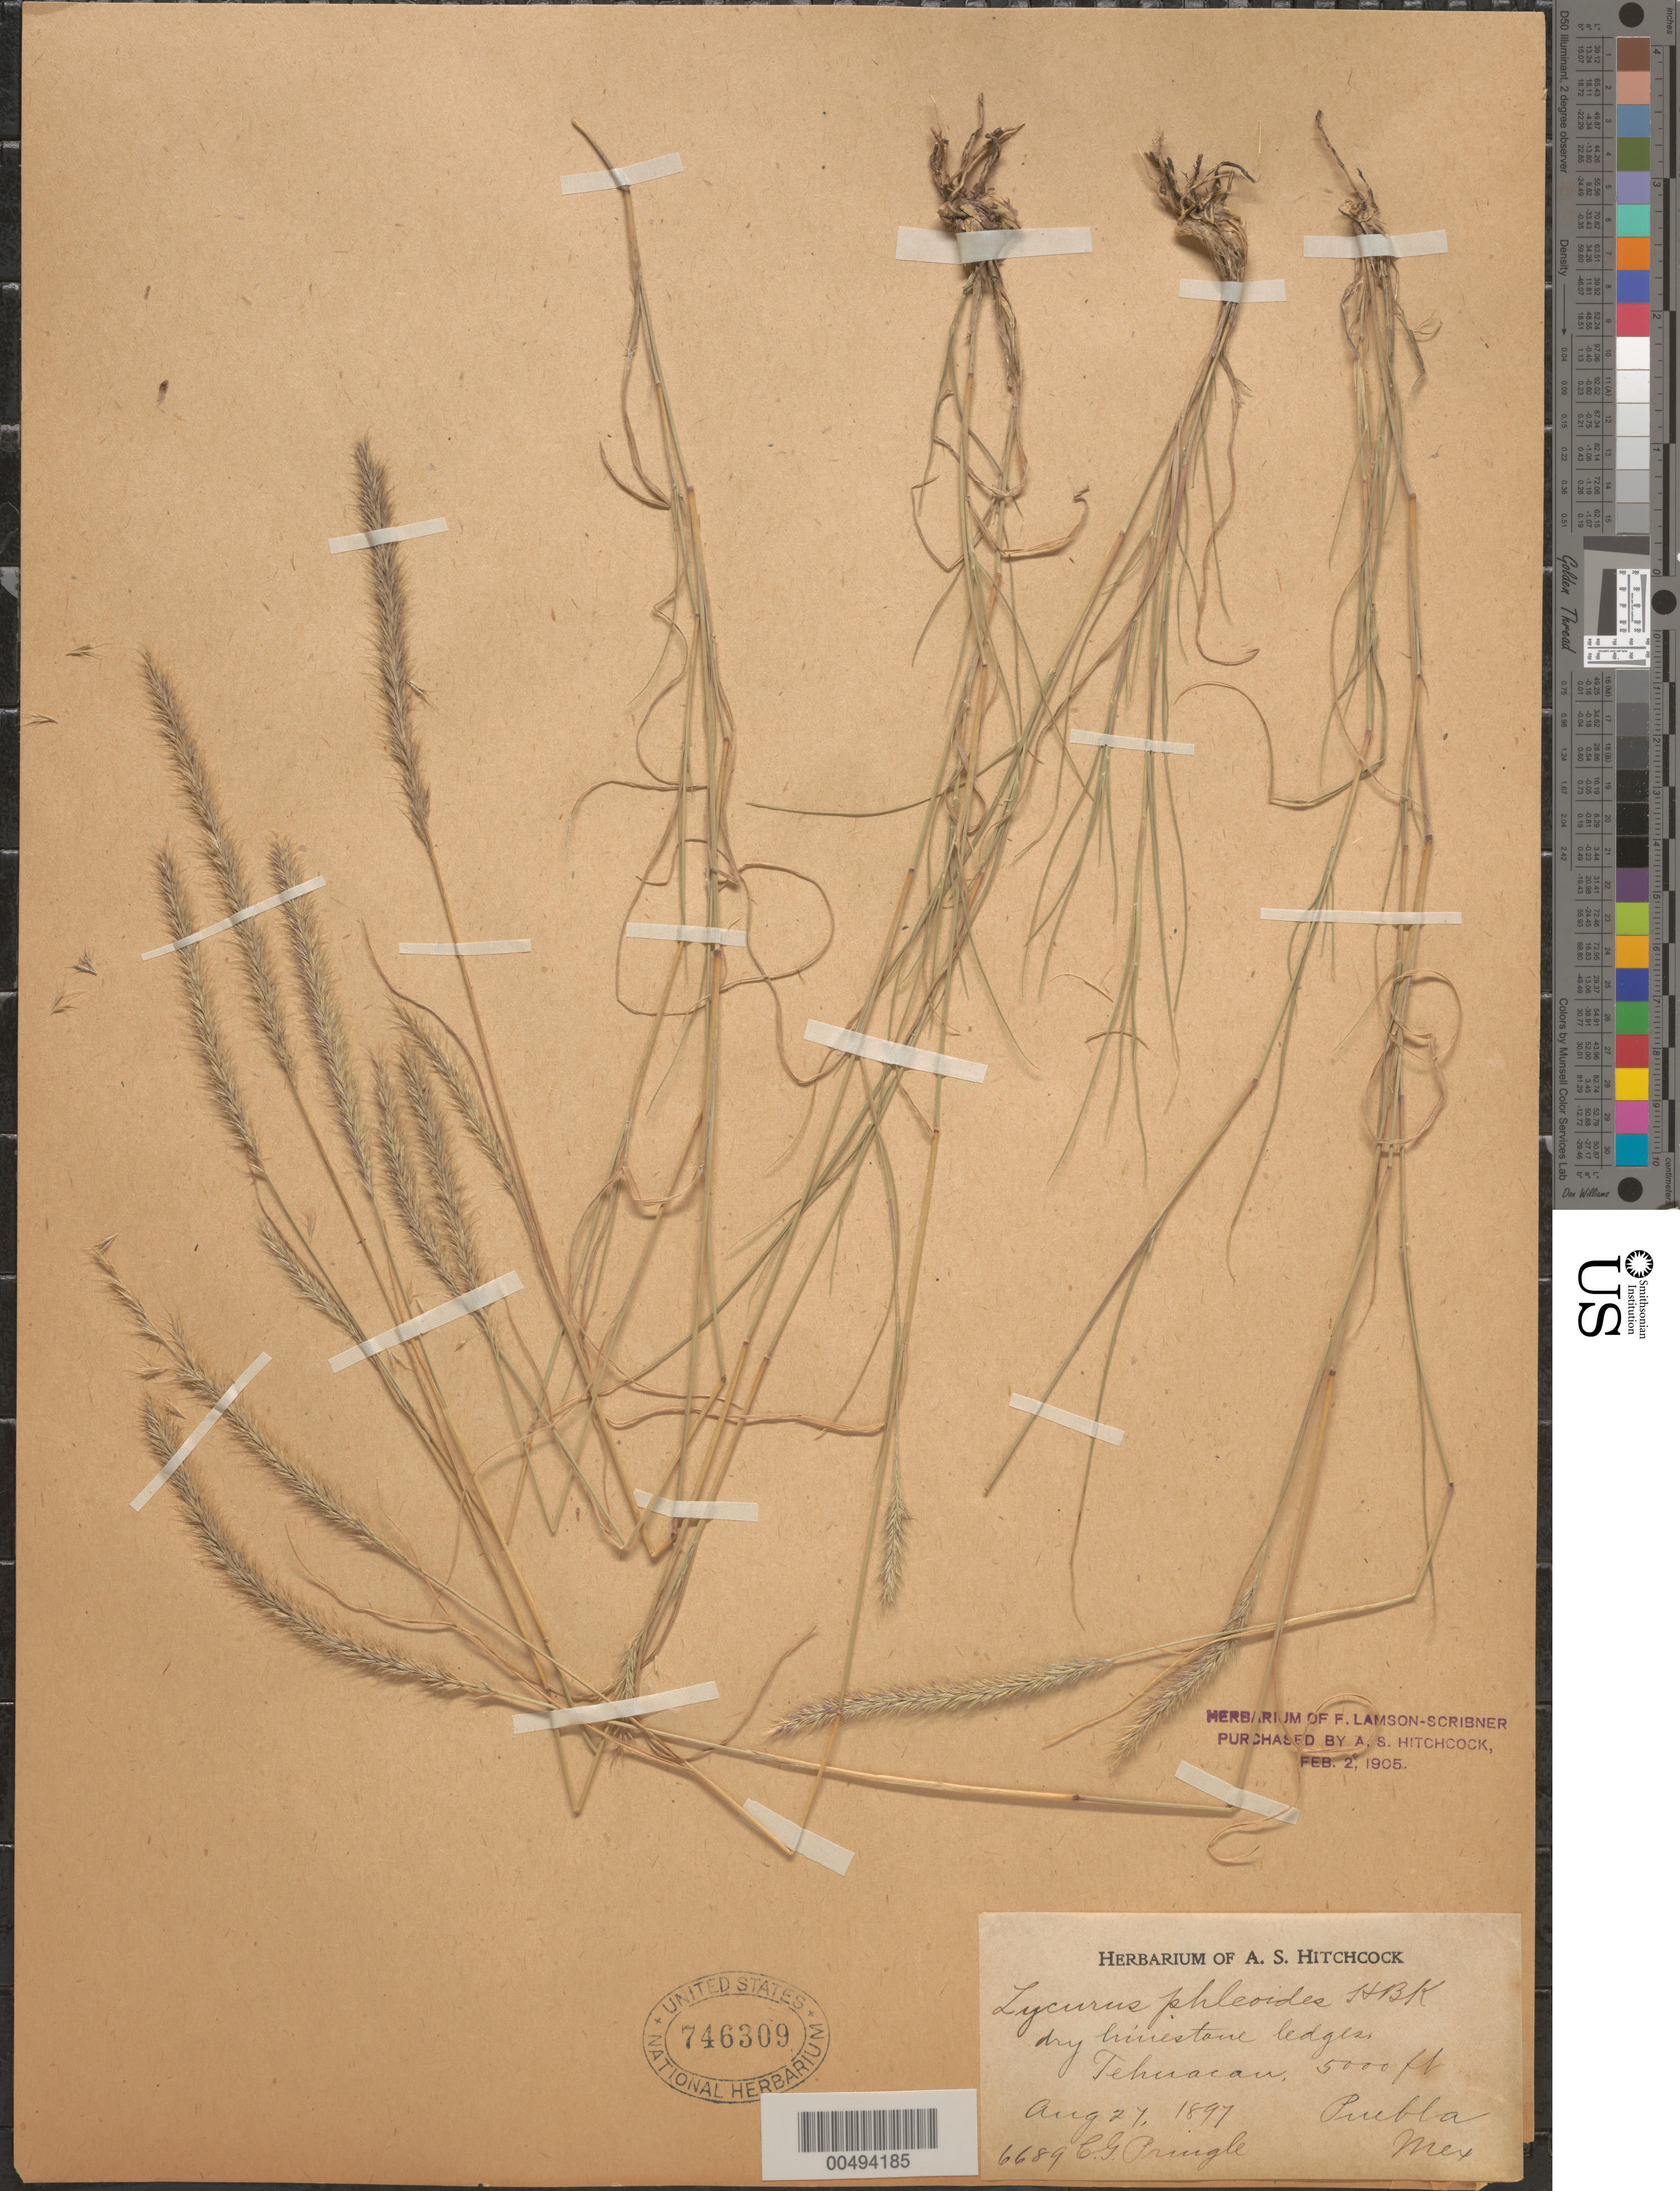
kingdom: Plantae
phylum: Tracheophyta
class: Liliopsida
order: Poales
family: Poaceae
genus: Lycurus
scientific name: Lycurus phleoides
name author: Kunth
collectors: C. G. Pringle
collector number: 6689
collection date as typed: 27 Aug 1897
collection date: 1897-08-27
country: Mexico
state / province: Puebla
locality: Tehuacan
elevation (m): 1524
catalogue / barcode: US 746309